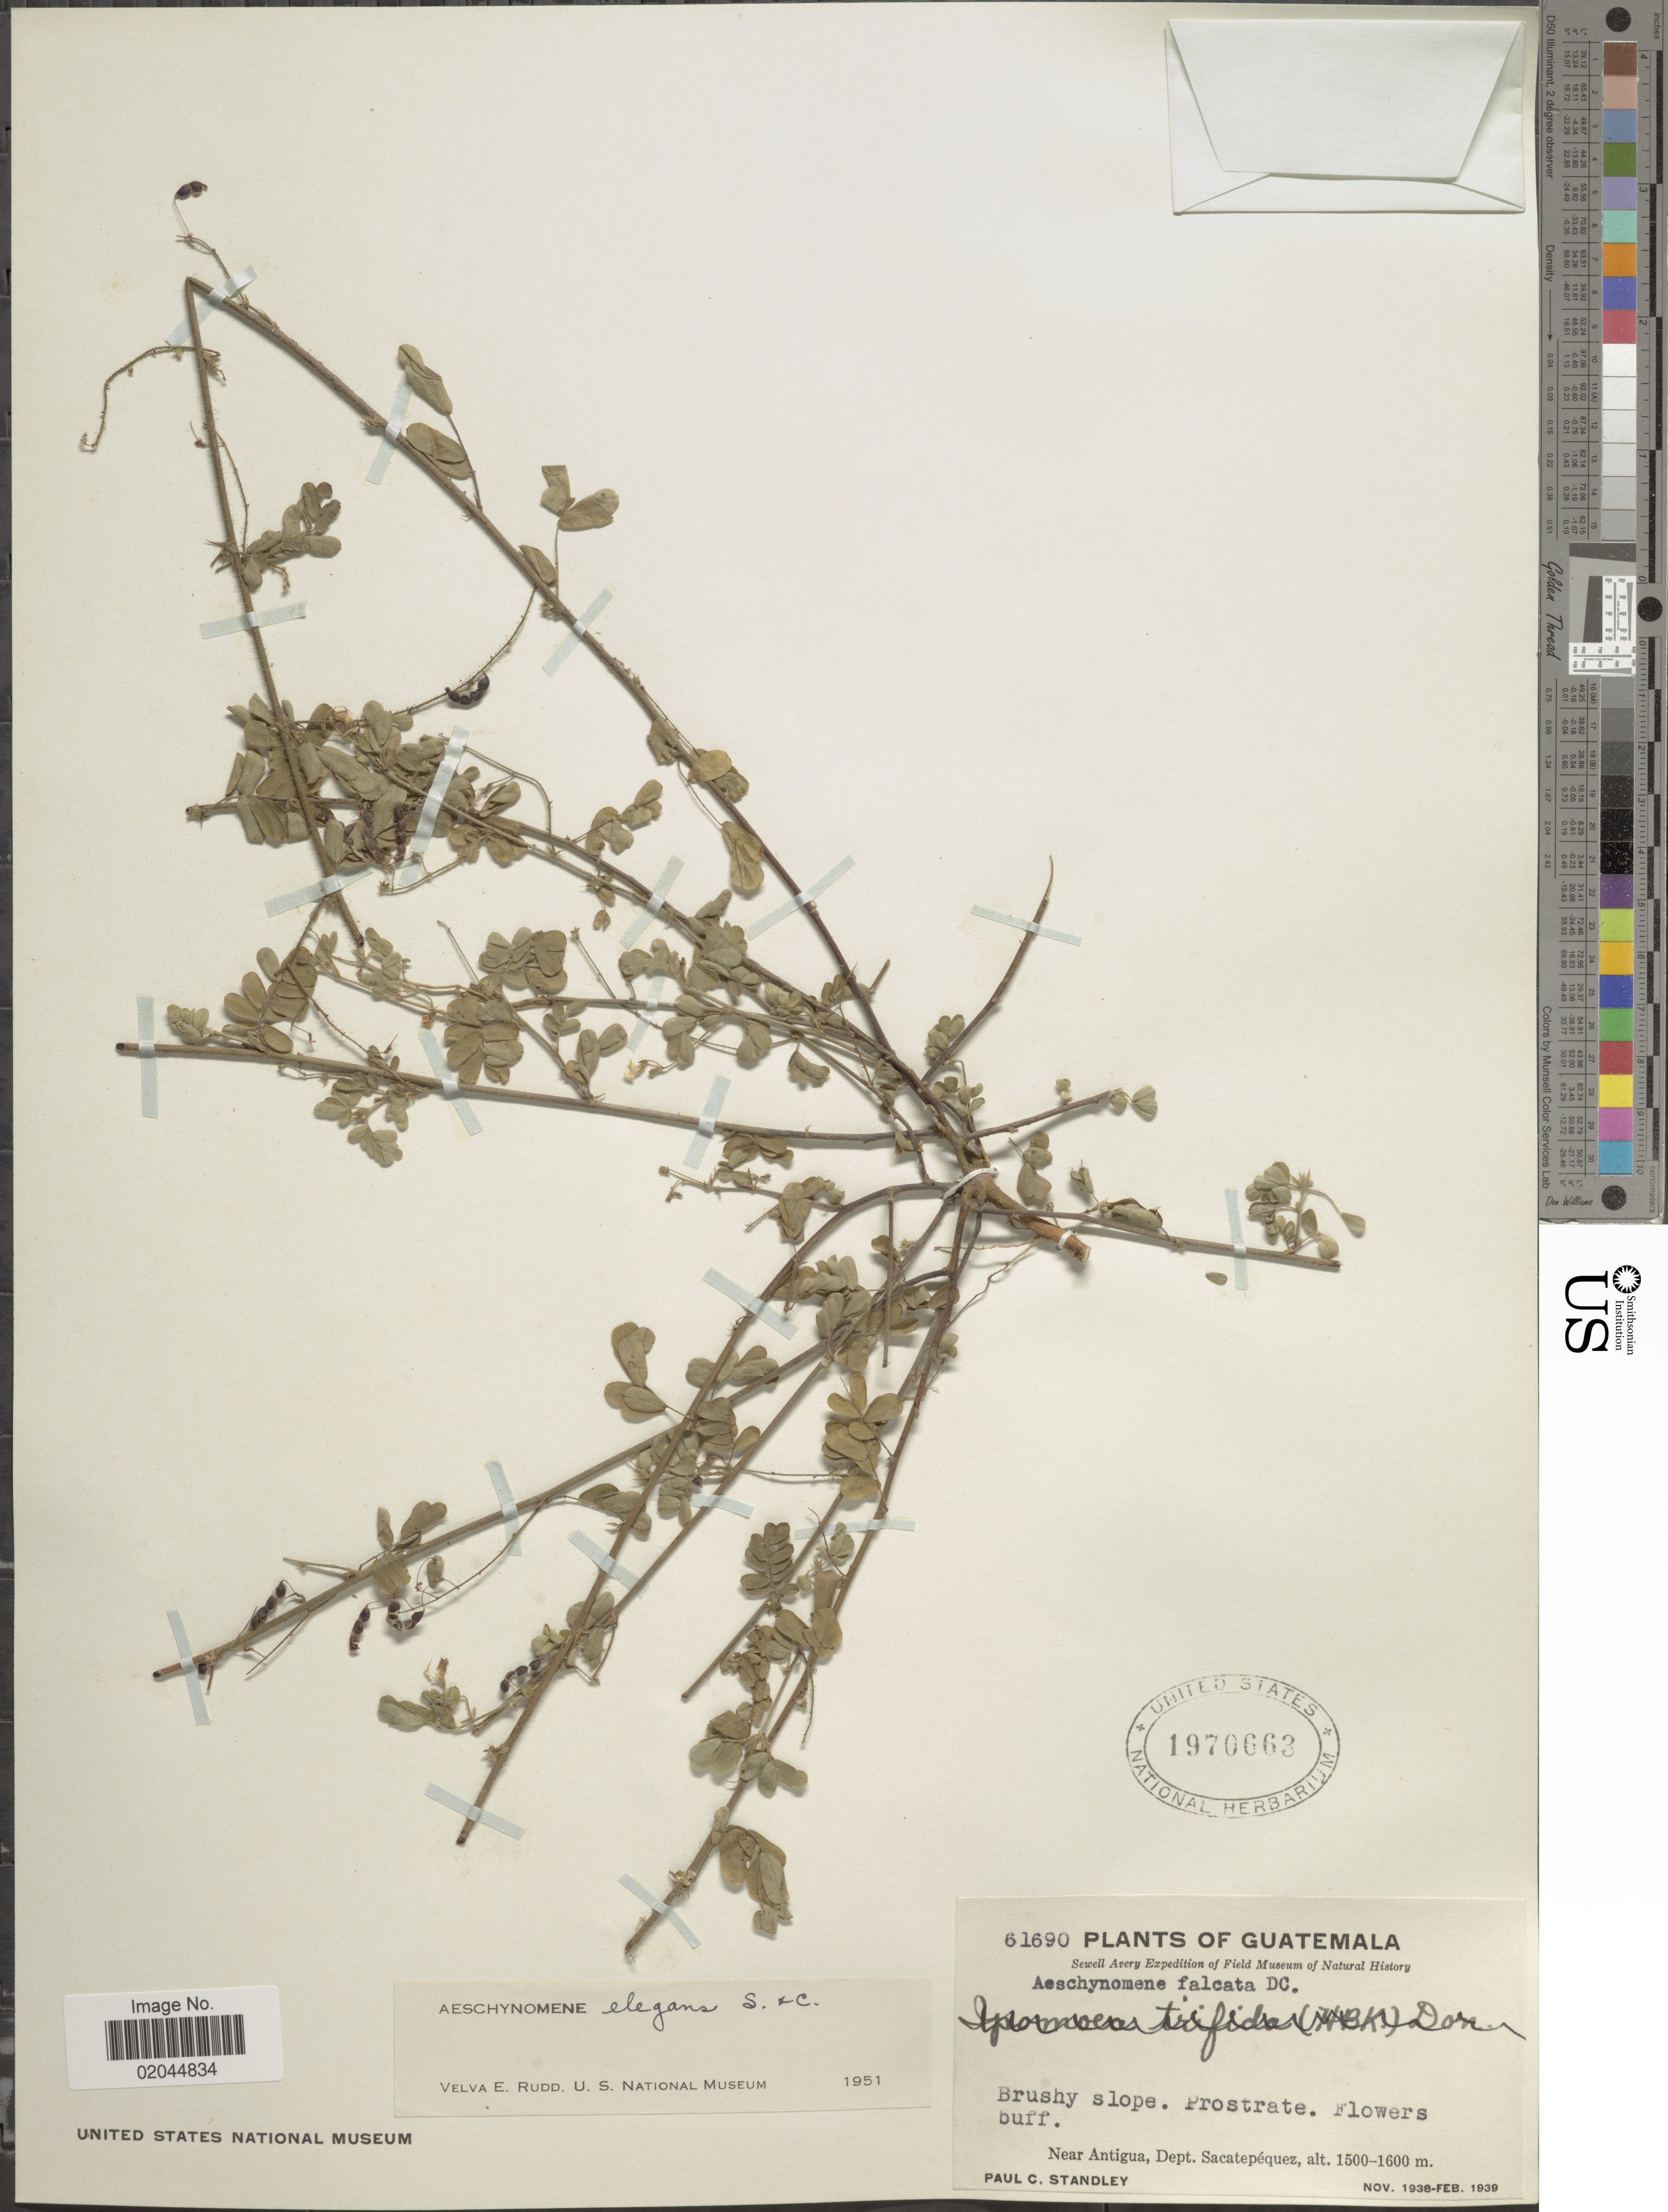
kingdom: Plantae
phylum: Tracheophyta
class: Magnoliopsida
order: Fabales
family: Fabaceae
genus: Aeschynomene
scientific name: Aeschynomene elegans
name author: Cham. ex Schltdl.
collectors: P. C. Standley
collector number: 61690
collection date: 1938-11/1939-02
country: Guatemala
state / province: Sacatepéquez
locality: Near Antigua, Dept. Sacatepequez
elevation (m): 1500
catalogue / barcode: US 1970663